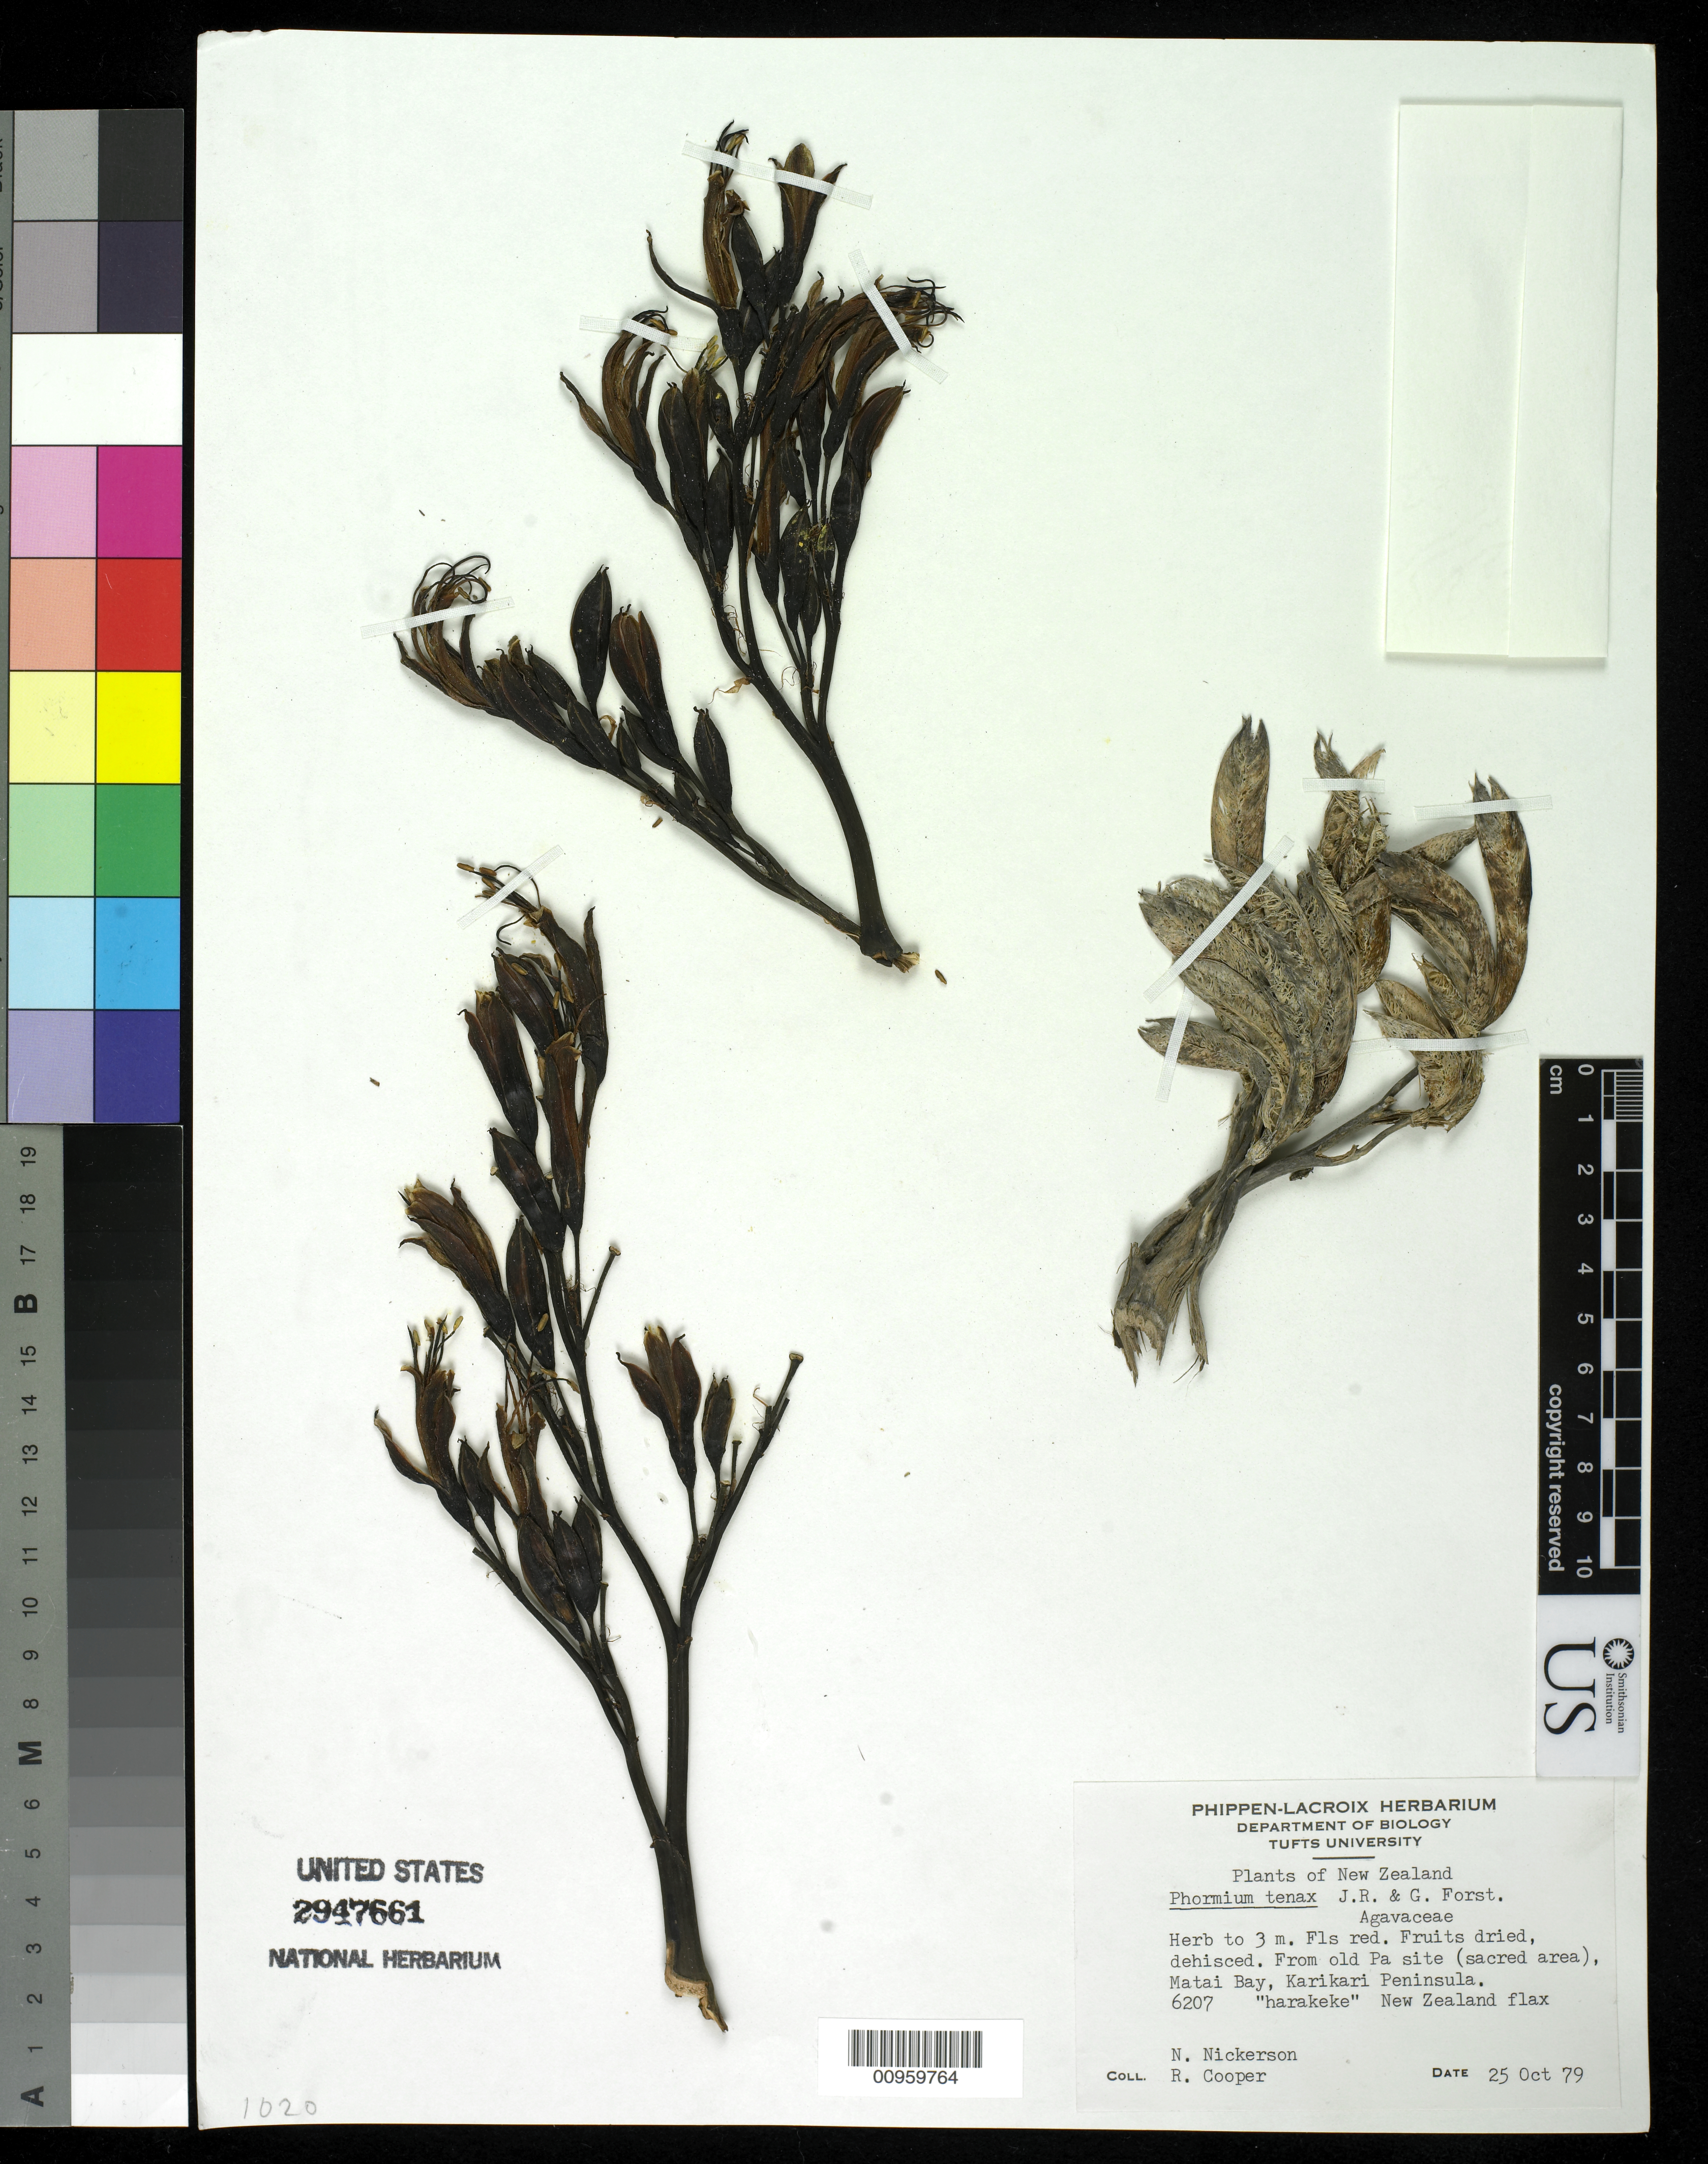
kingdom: Plantae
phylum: Tracheophyta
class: Liliopsida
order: Asparagales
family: Asphodelaceae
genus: Phormium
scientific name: Phormium tenax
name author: J.R. Forst. & G. Forst.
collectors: N. Nickerson & R. Cooper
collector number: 6207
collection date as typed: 25 Oct 1979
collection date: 1979-10-25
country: New Zealand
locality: Matai Bay, Karikari Penisula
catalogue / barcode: US 2947661